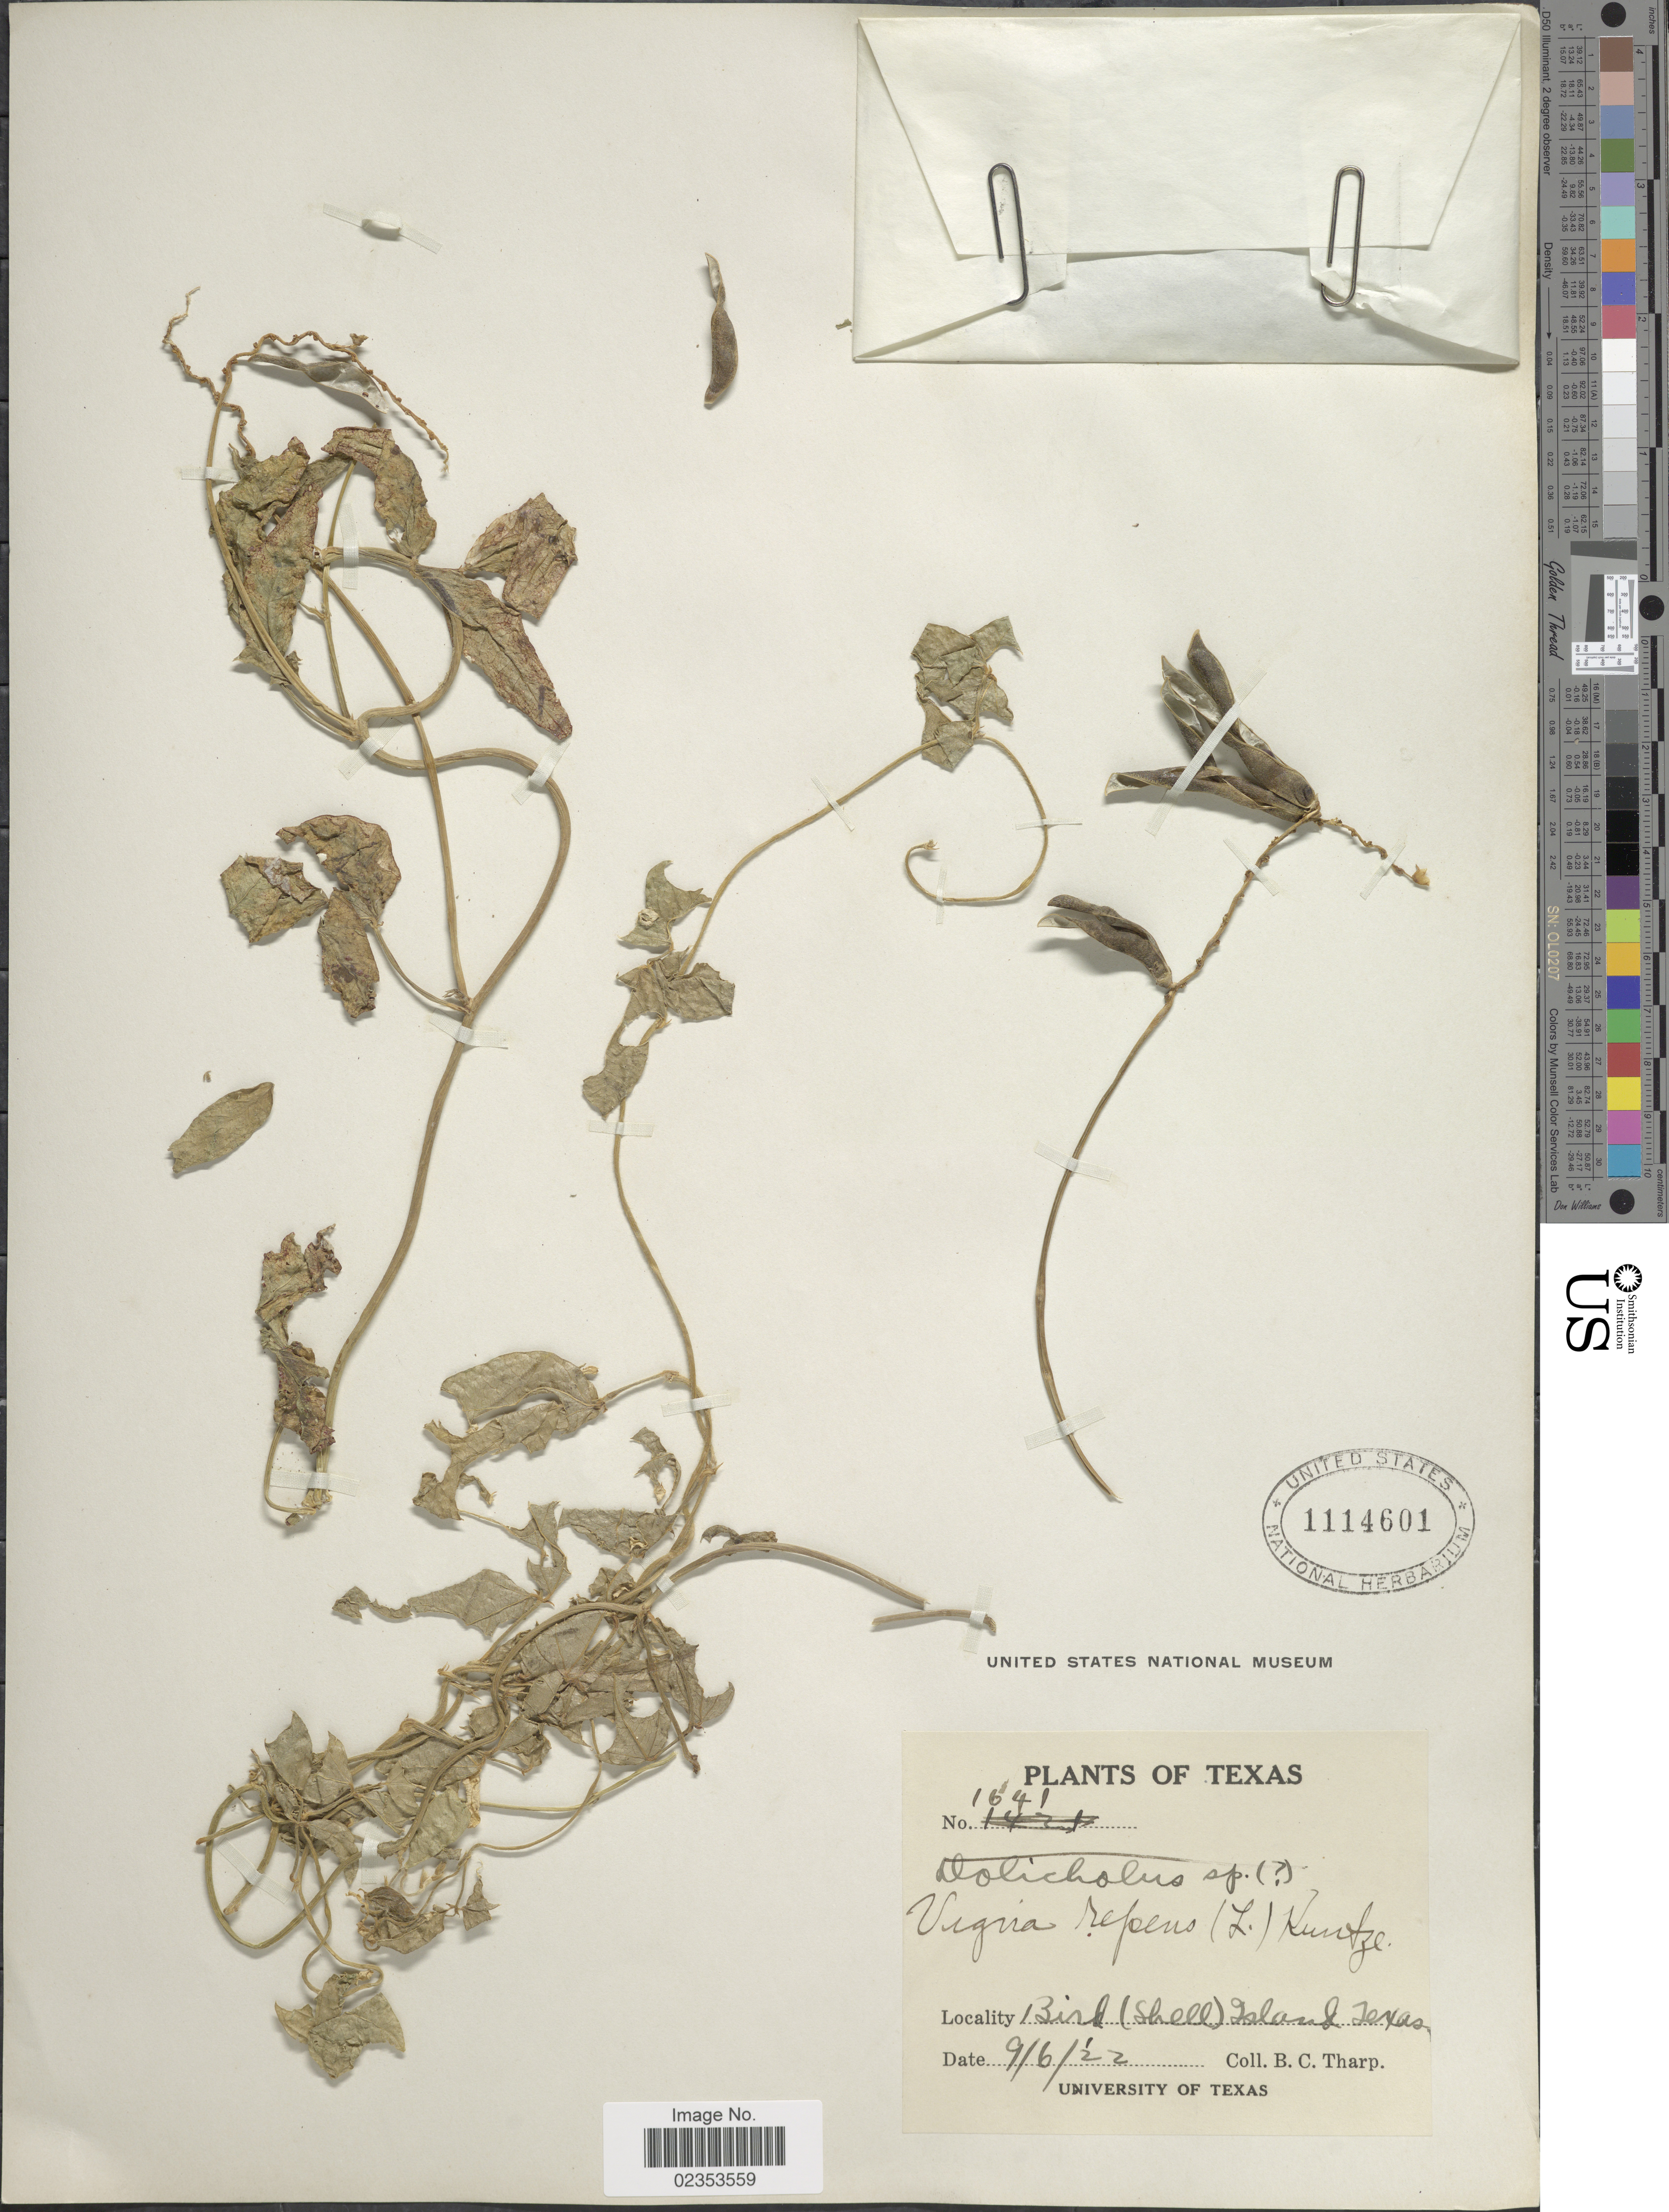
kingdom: Plantae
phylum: Tracheophyta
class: Magnoliopsida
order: Fabales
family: Fabaceae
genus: Vigna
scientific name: Vigna luteola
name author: (Jacq.) Benth.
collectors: B. C. Tharp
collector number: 1641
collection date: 1922-09-06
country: United States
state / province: Texas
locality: Bird (Shell) Island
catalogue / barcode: US 1114601